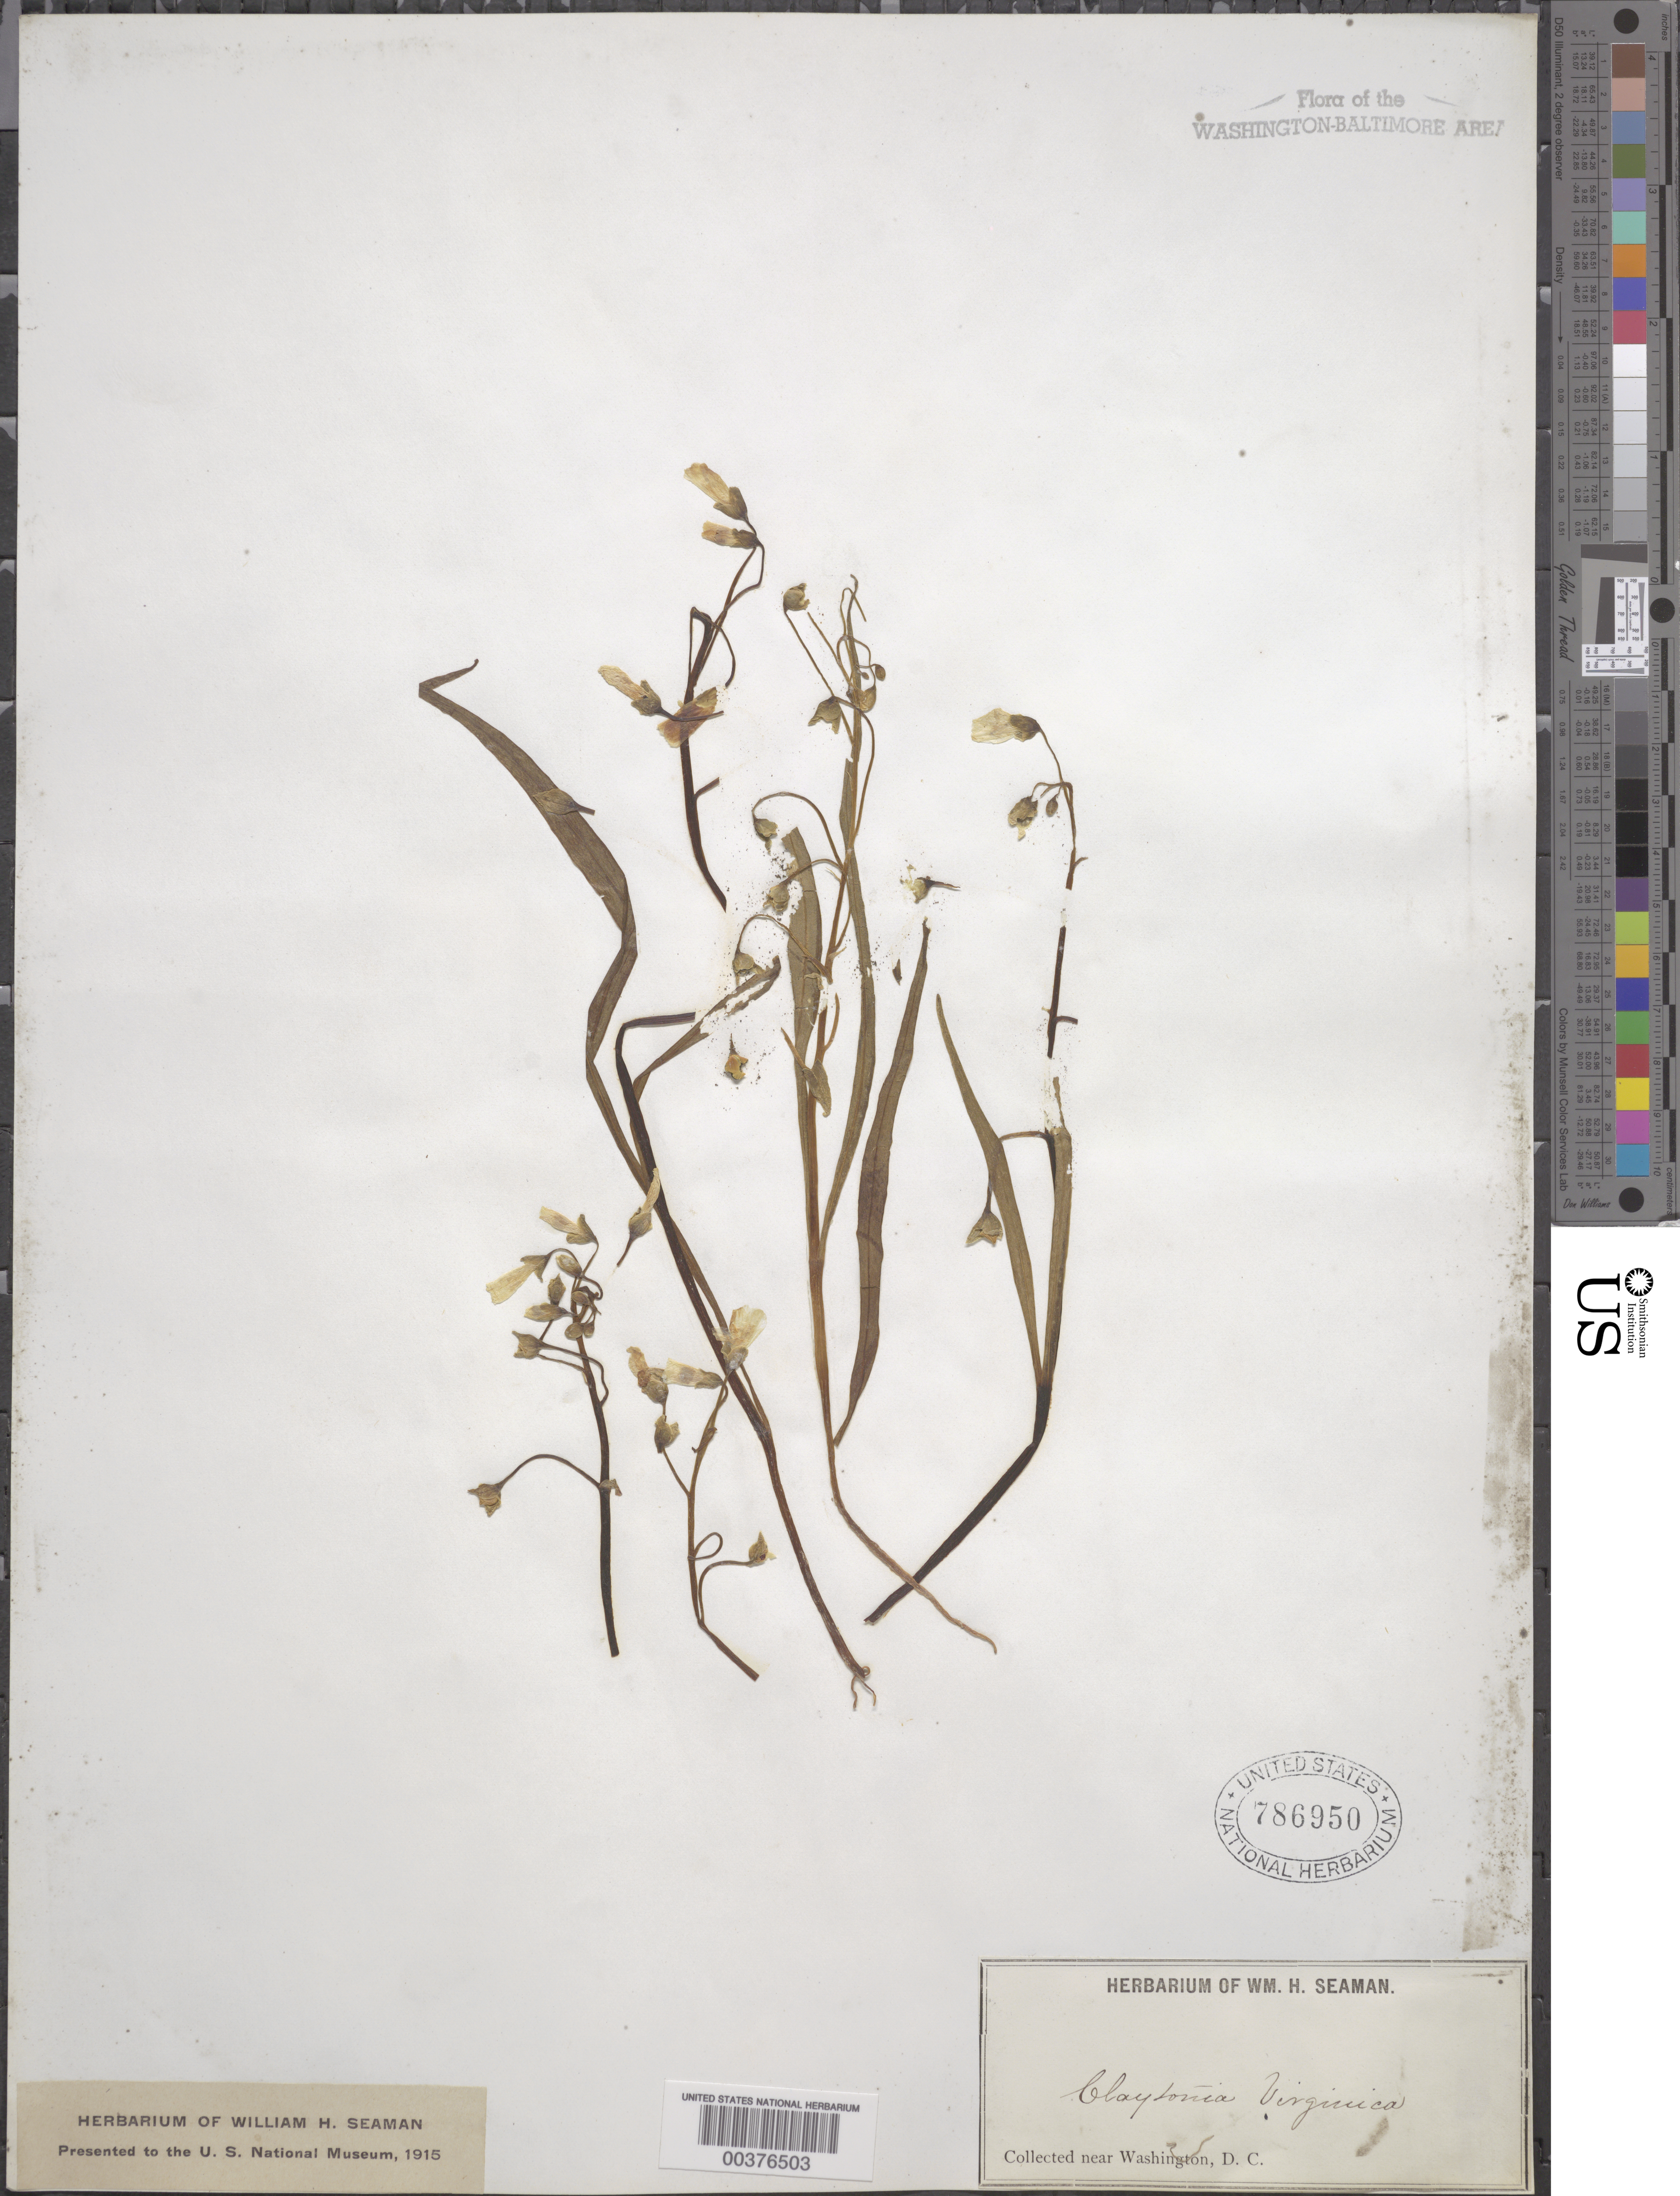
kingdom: Plantae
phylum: Tracheophyta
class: Magnoliopsida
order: Caryophyllales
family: Montiaceae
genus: Claytonia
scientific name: Claytonia virginica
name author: L.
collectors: W. Seaman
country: United States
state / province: District of Columbia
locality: Washington DC area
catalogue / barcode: US 786950